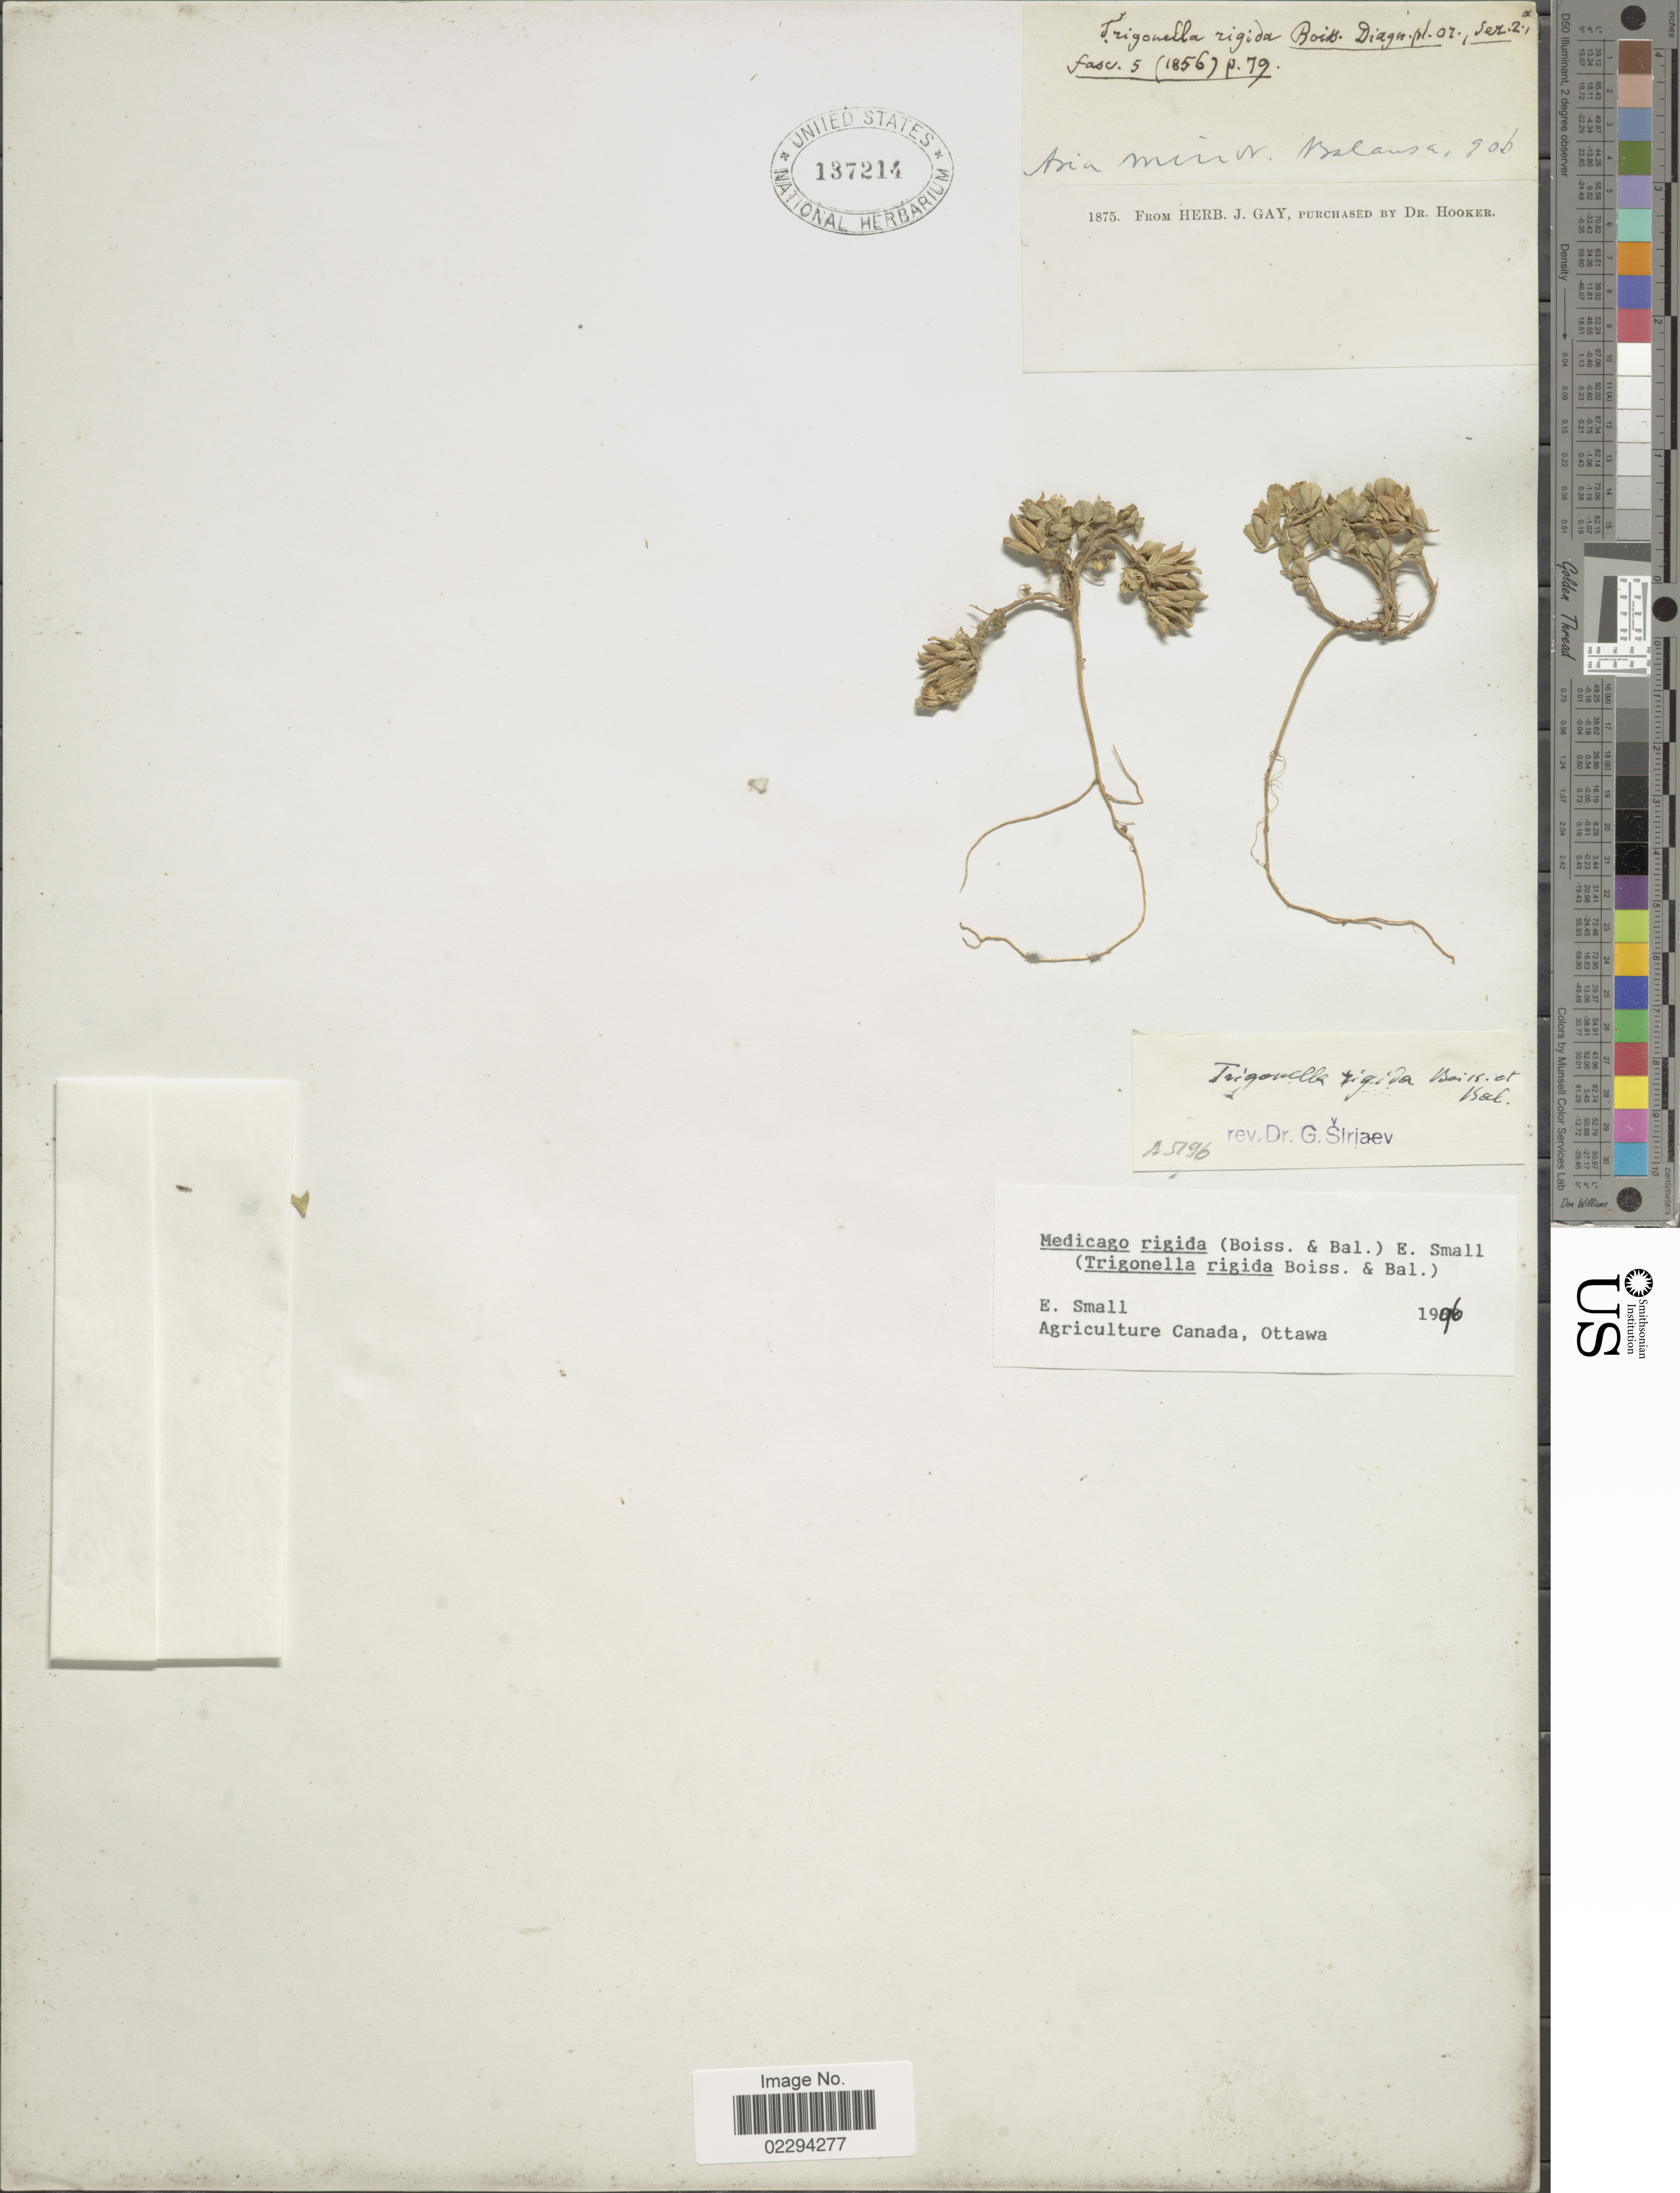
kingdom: Plantae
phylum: Tracheophyta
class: Magnoliopsida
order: Fabales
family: Fabaceae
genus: Medicago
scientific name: Medicago rigida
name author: (Boiss. & Balansa) Small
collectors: -. Balansa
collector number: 90b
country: Turkey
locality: Asia minor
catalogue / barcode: US 137214